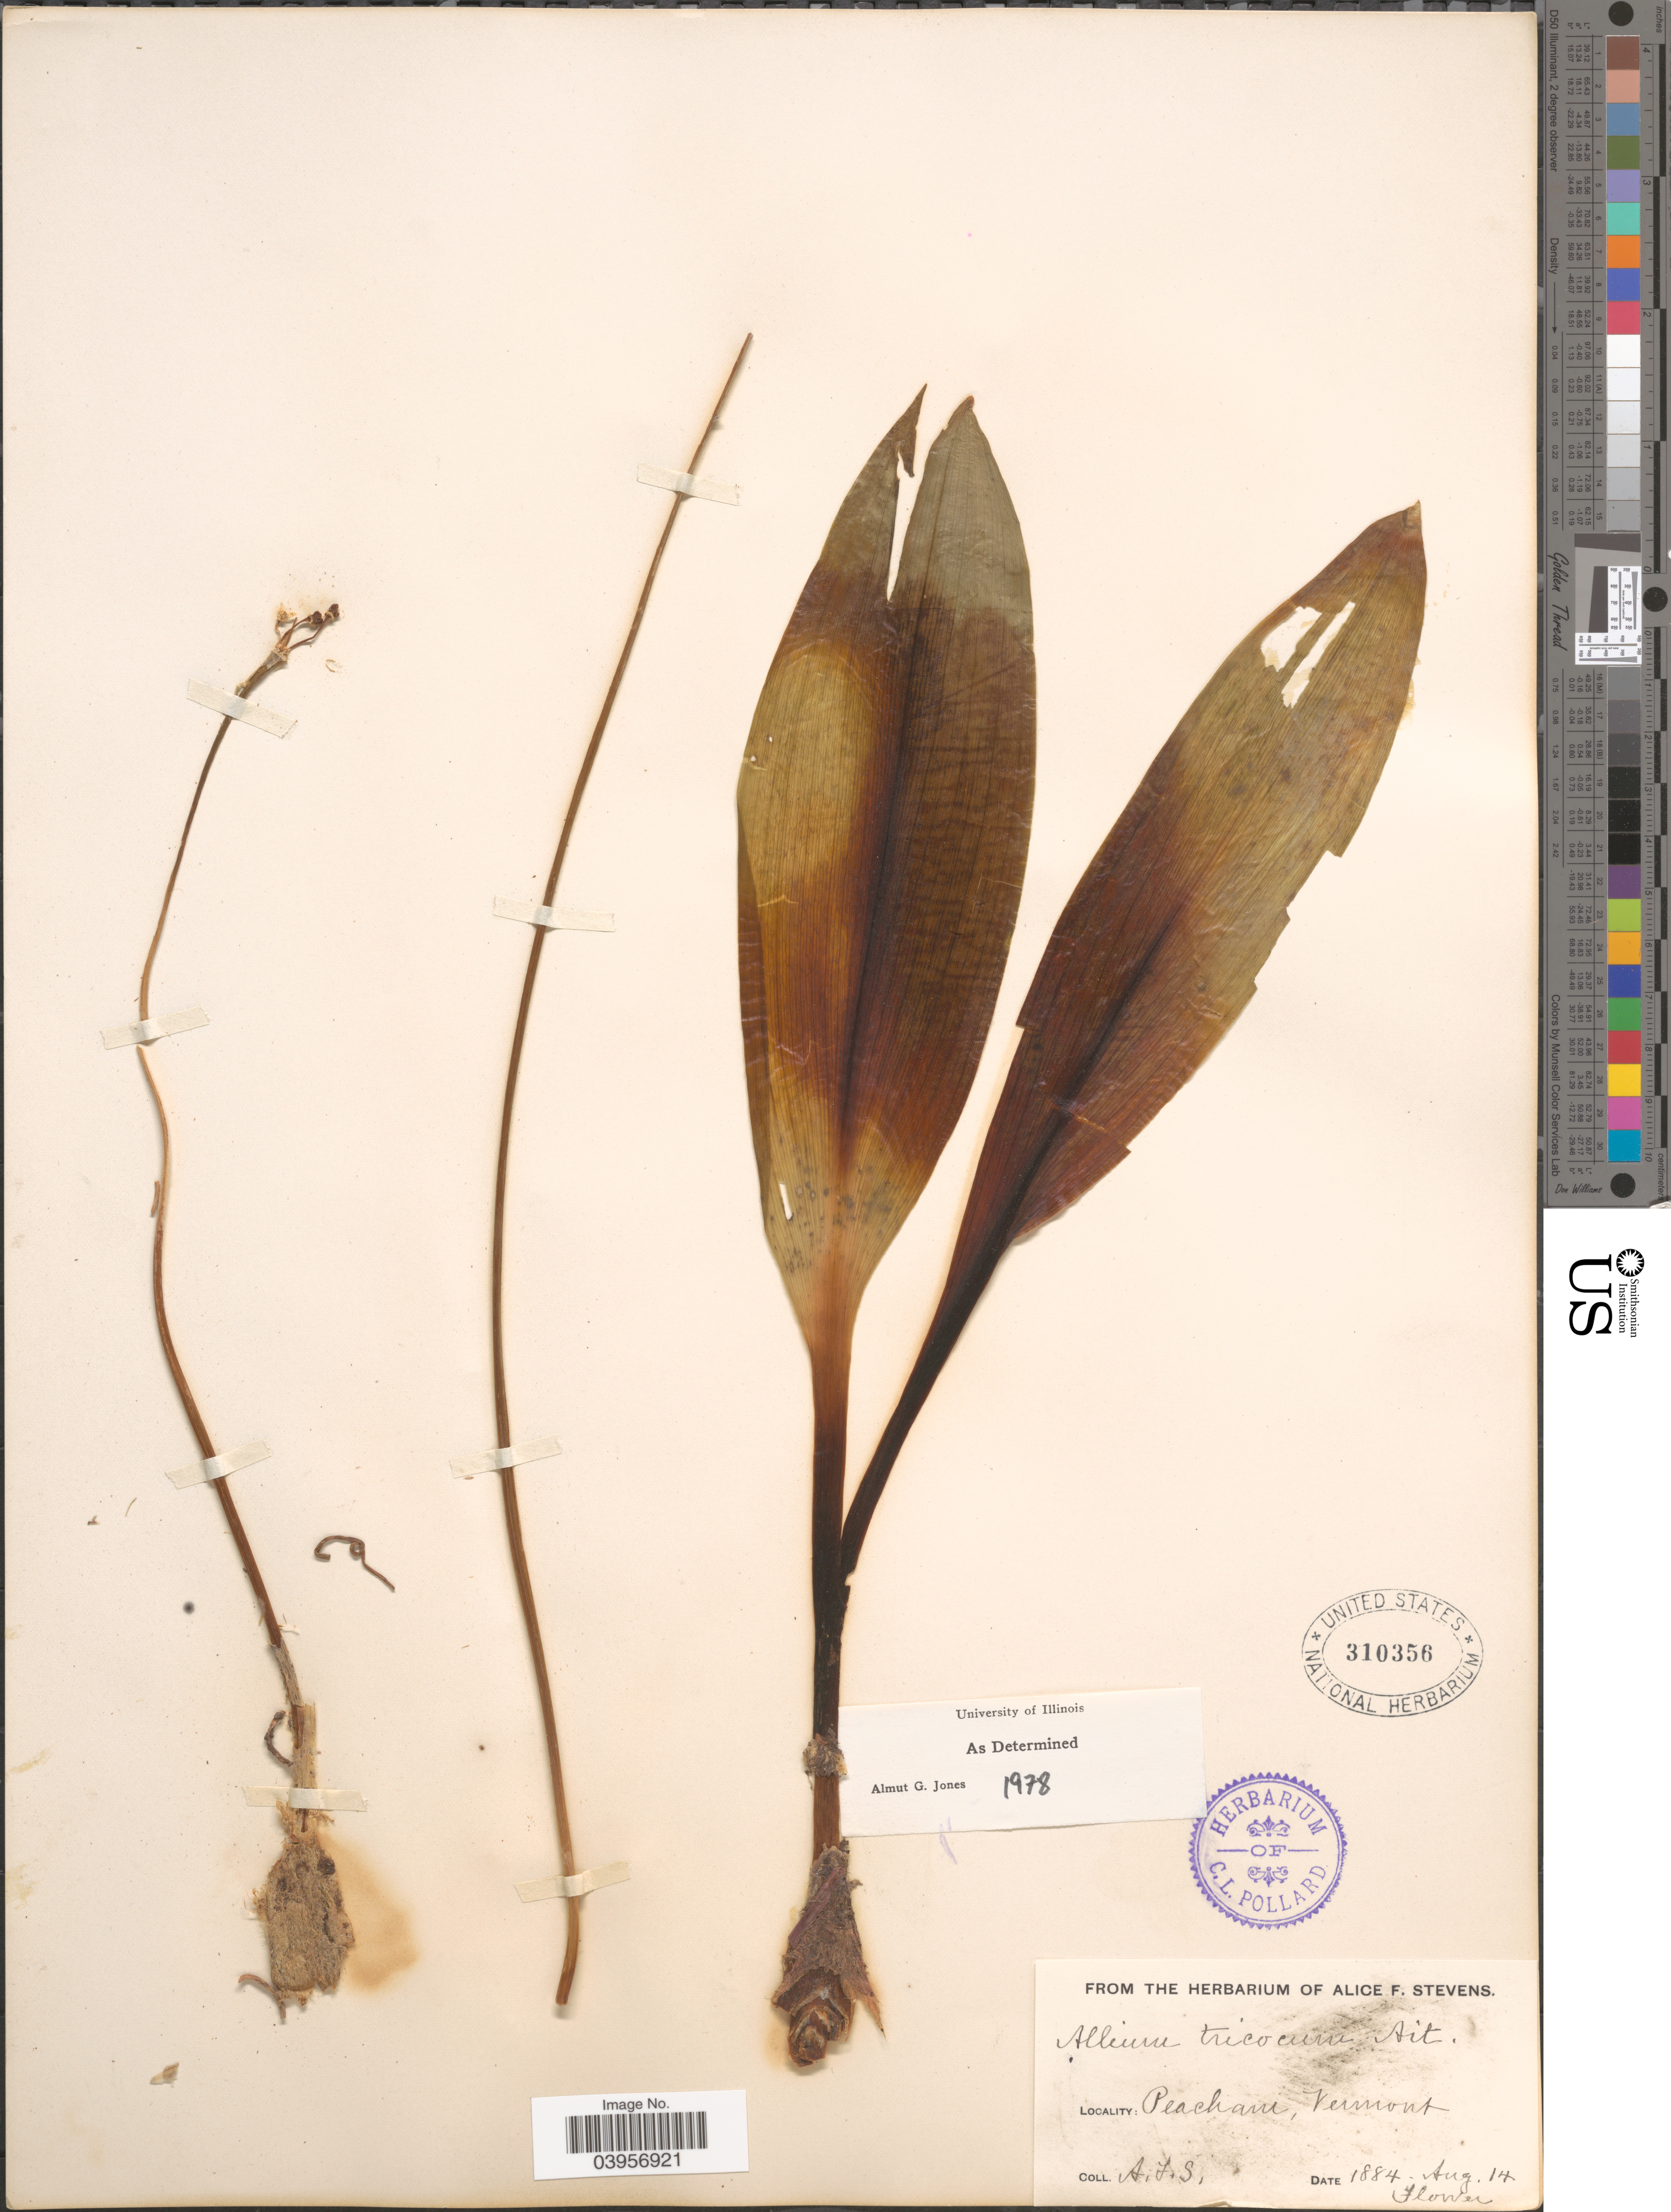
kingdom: Plantae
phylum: Tracheophyta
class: Liliopsida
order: Asparagales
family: Amaryllidaceae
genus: Allium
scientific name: Allium tricoccum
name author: Aiton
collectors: A. Stevens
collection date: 1884-08-14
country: United States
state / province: Vermont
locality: Peacham.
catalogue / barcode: US 310356